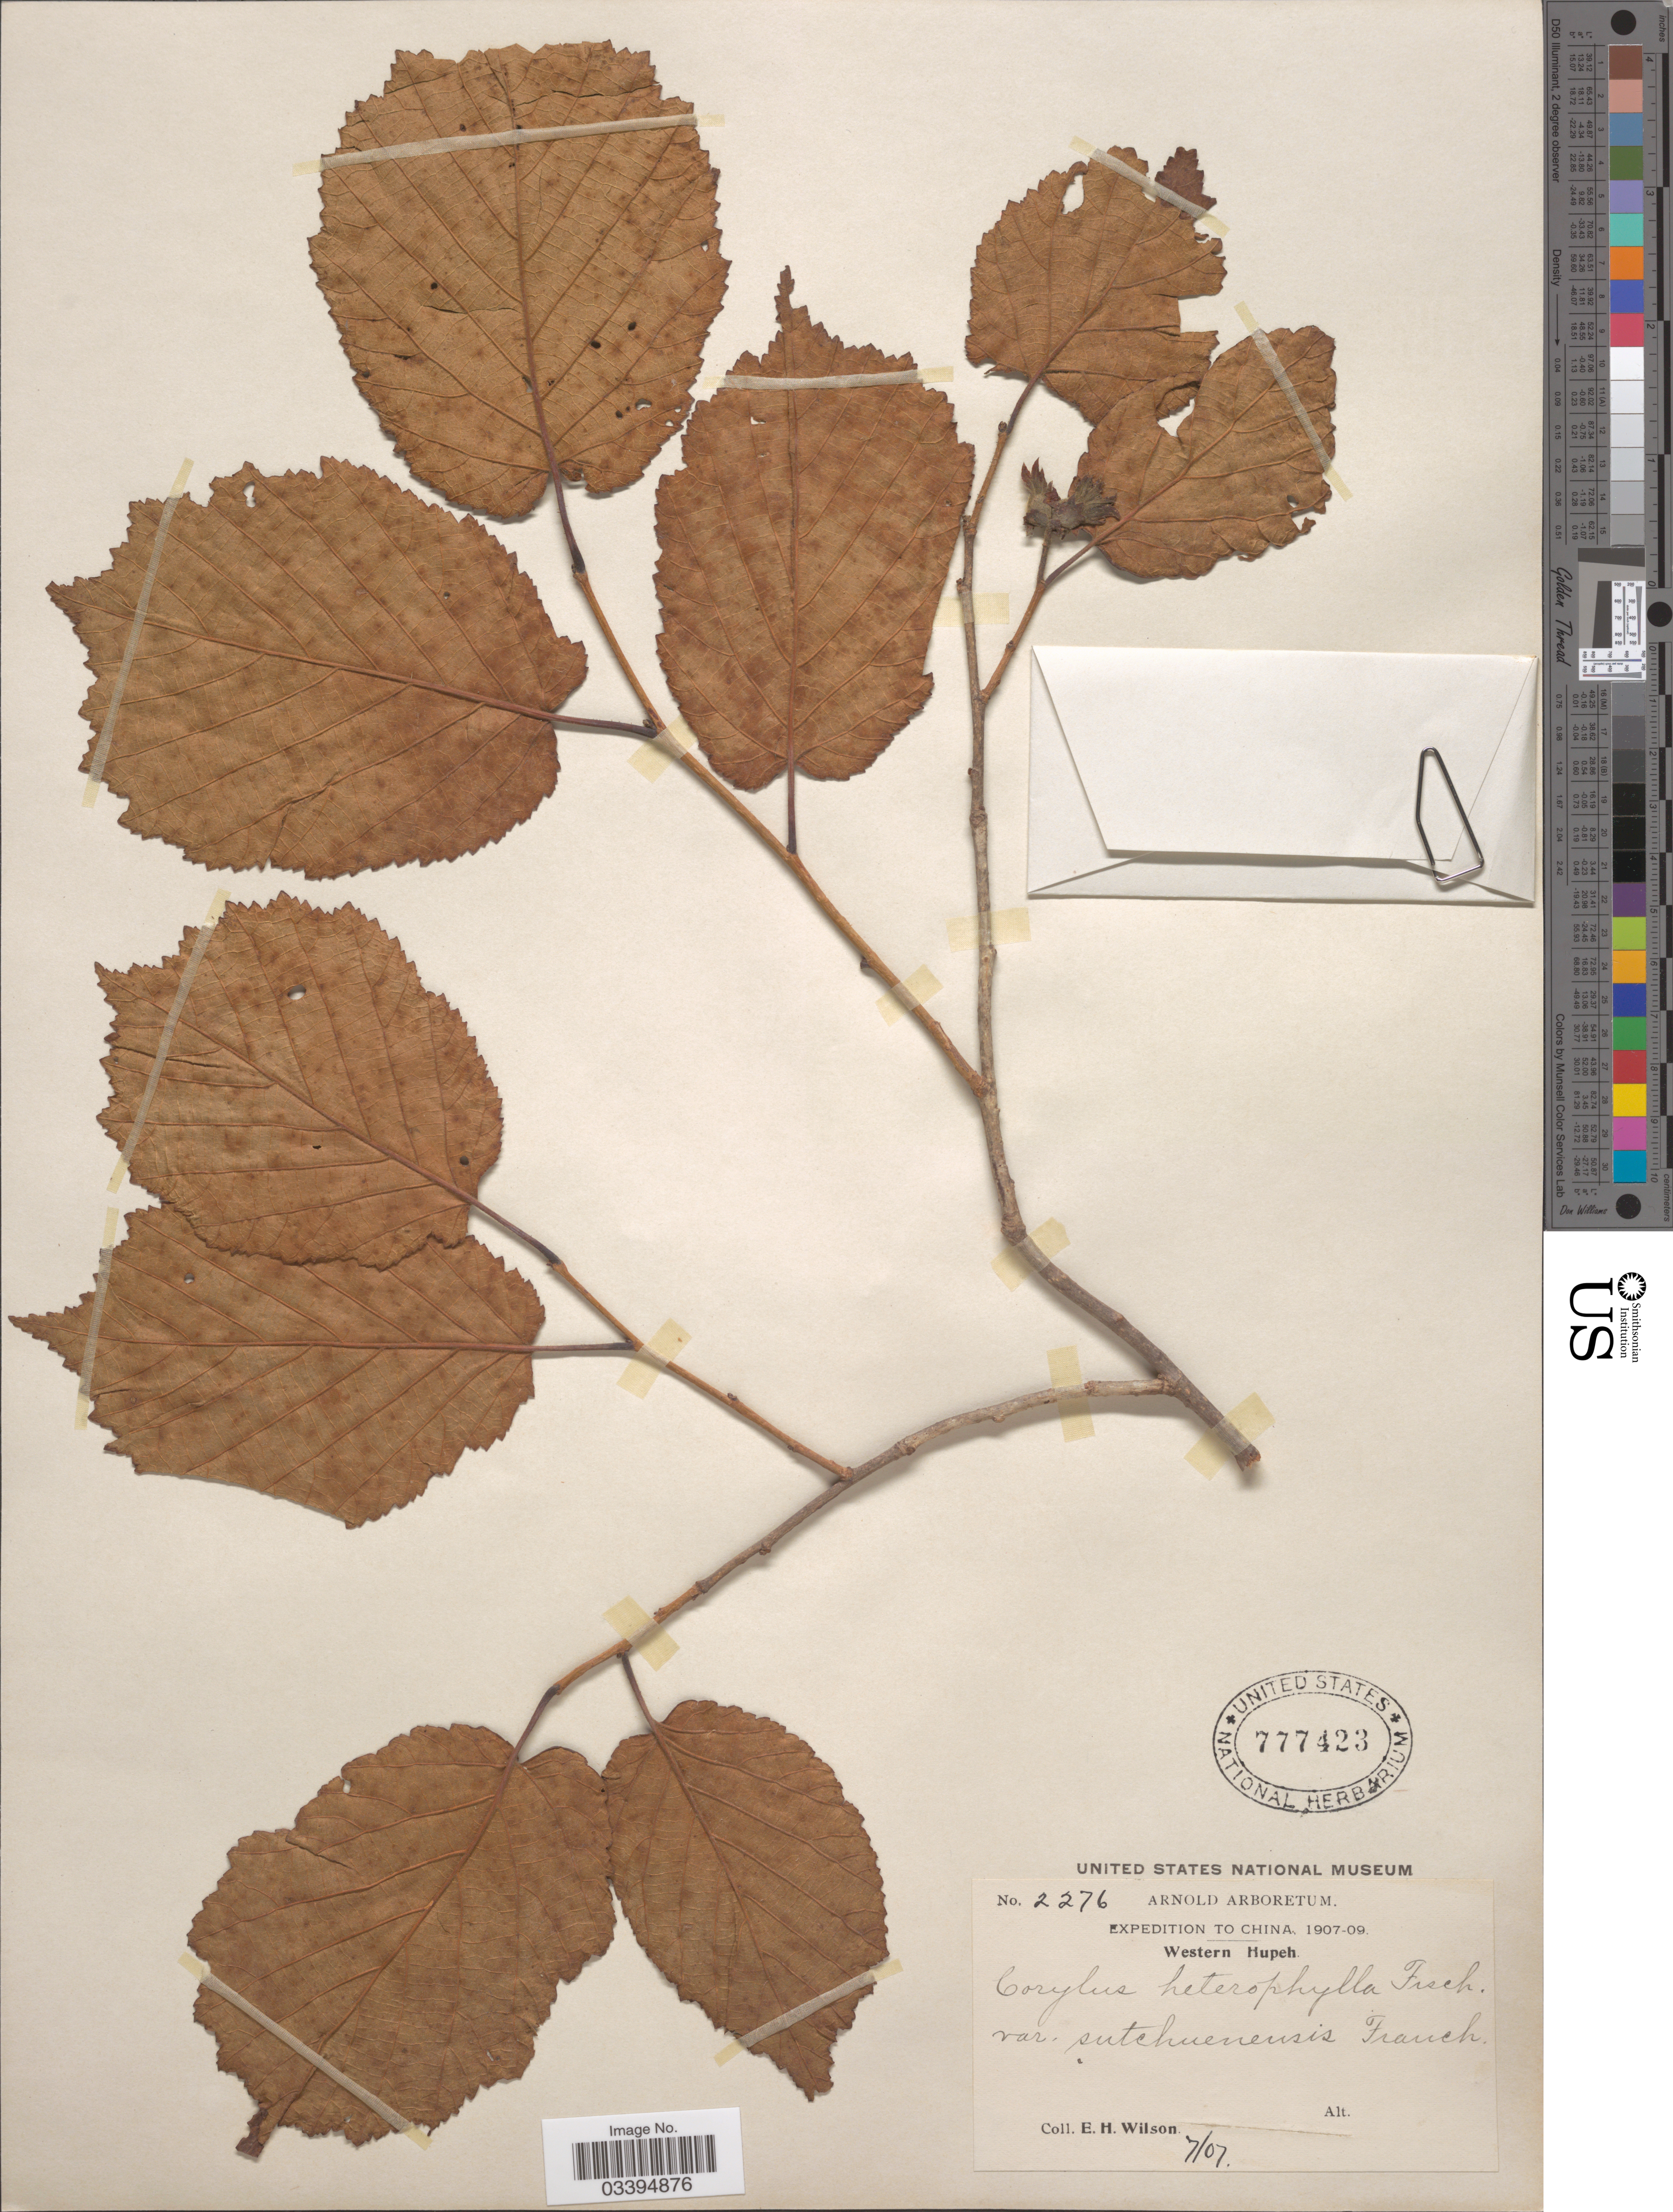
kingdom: Plantae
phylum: Tracheophyta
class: Magnoliopsida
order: Fagales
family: Betulaceae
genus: Corylus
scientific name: Corylus heterophylla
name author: Fisch. ex Trautv.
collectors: E. Wilson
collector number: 2276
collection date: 1907-07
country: China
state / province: Hubei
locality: Western Hupeh.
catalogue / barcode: US 777423